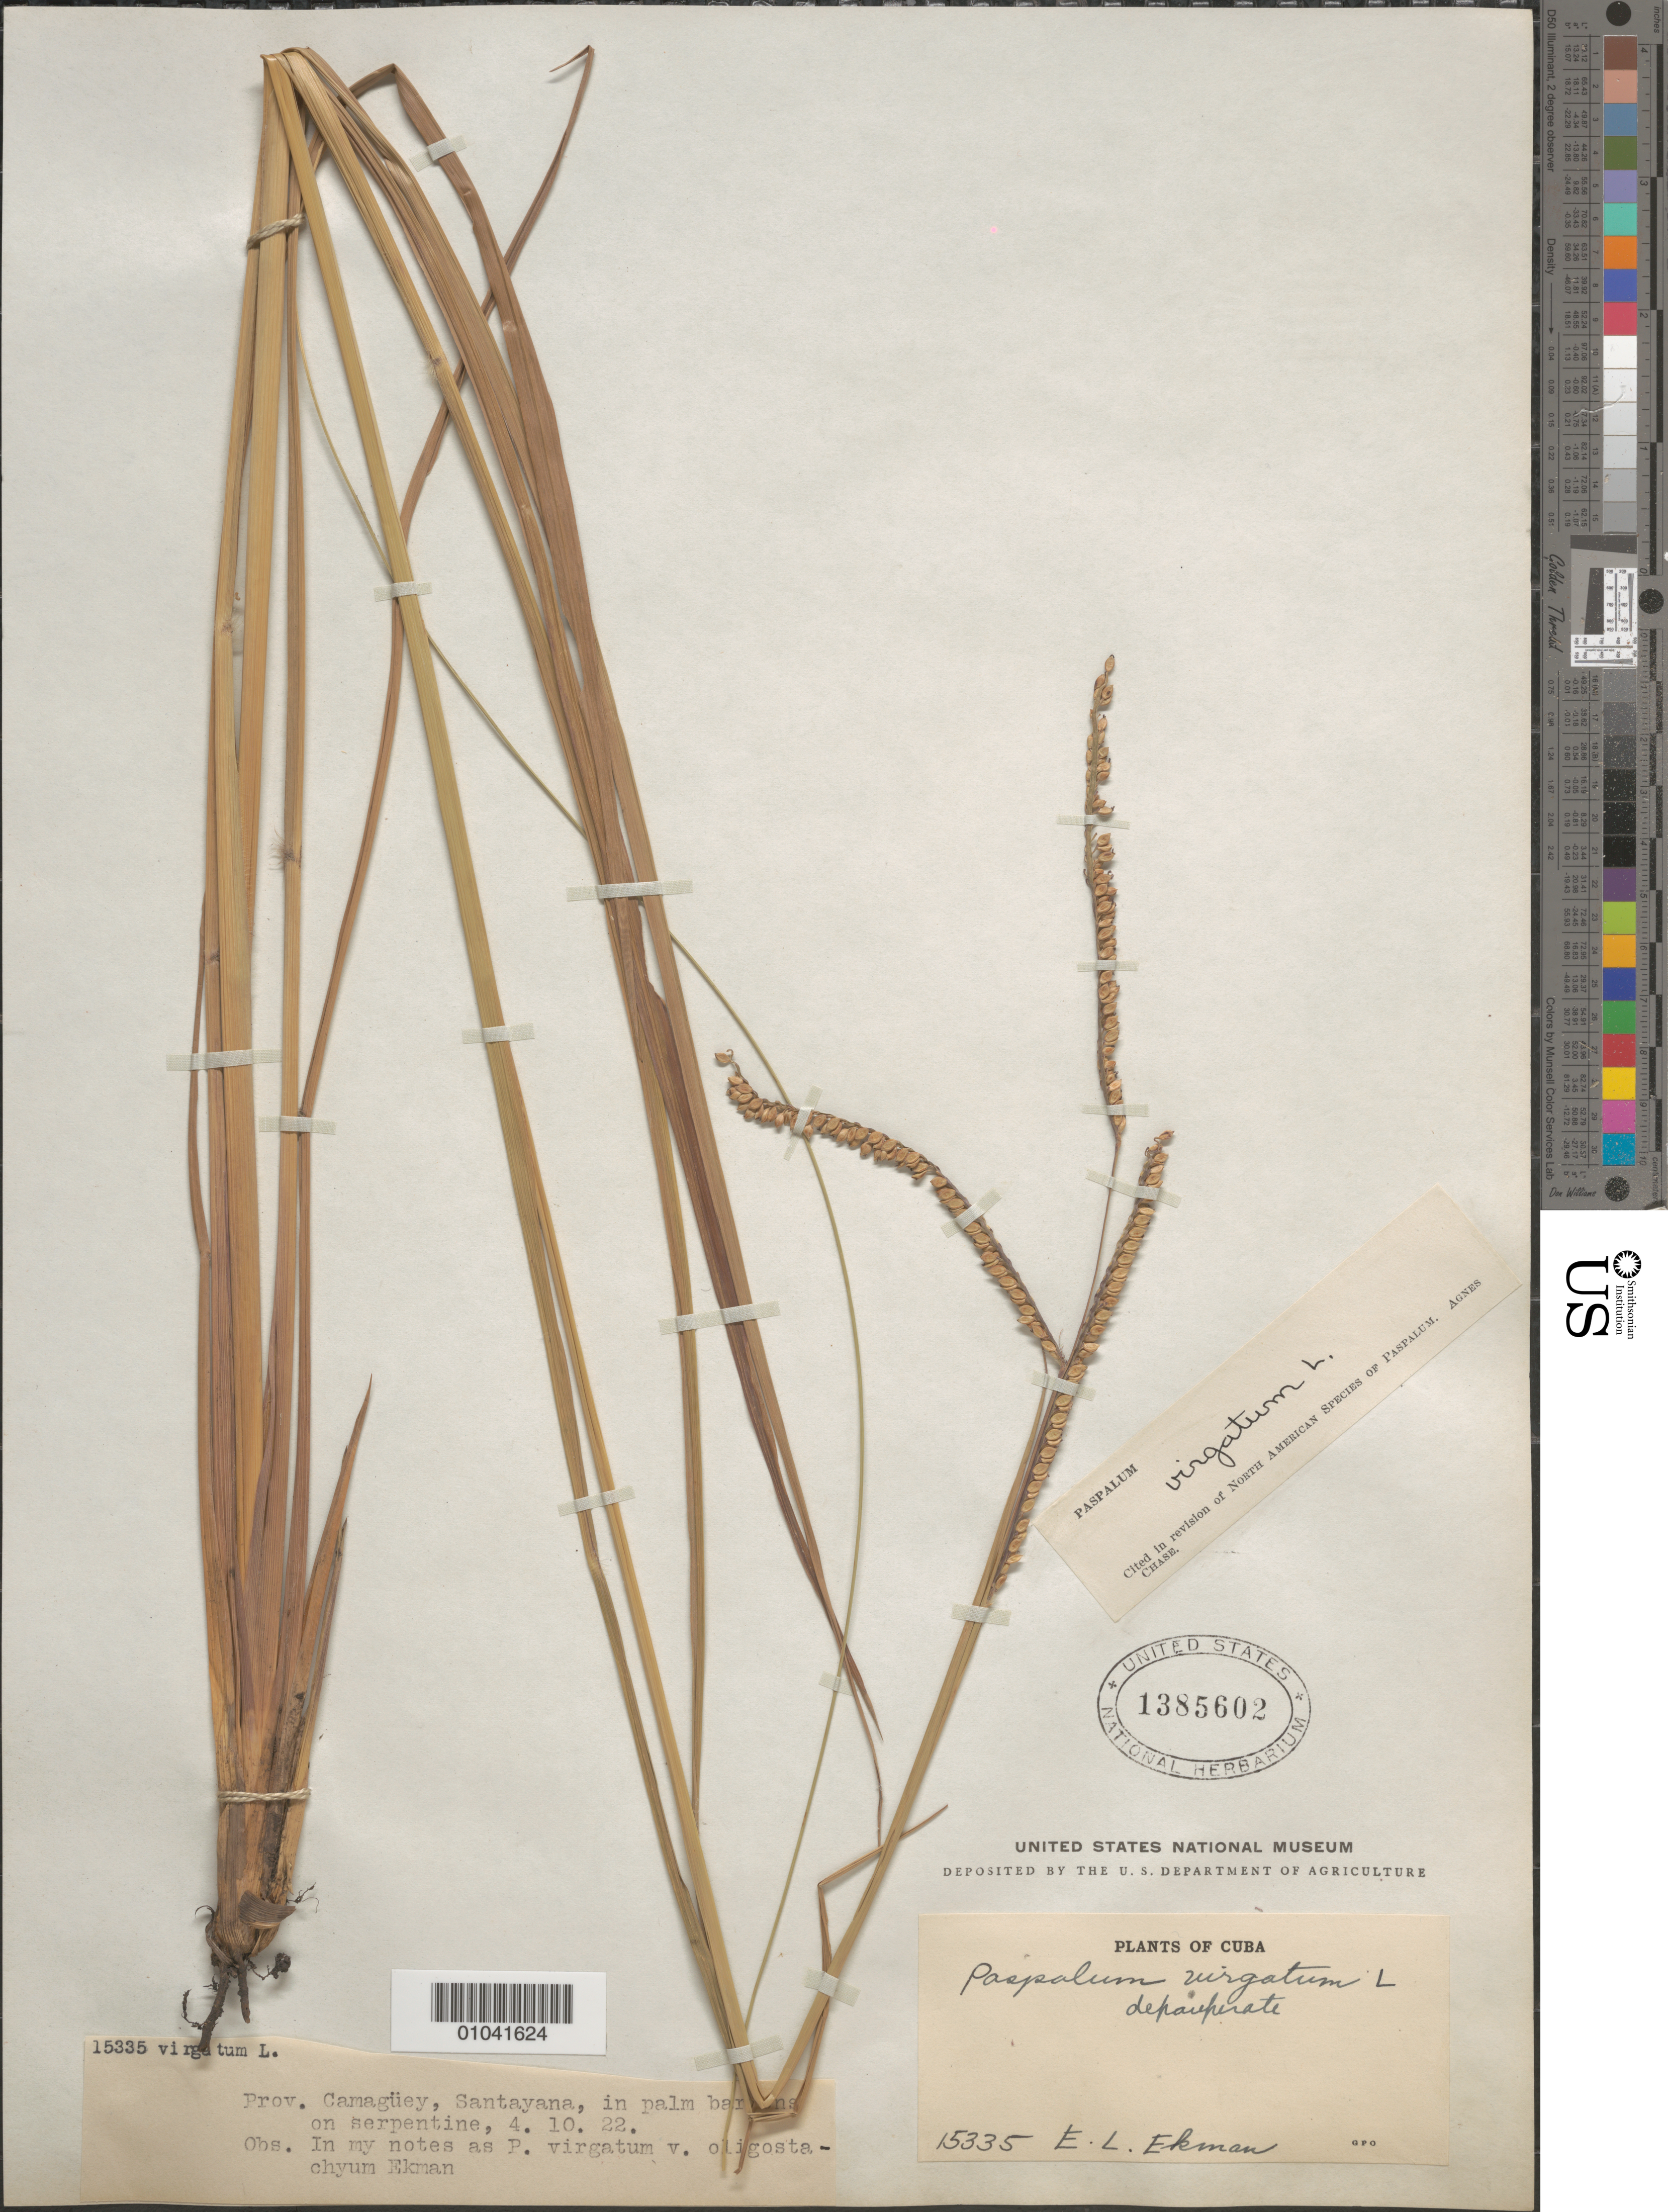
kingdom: Plantae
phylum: Tracheophyta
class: Liliopsida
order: Poales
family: Poaceae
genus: Paspalum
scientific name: Paspalum virgatum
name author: L.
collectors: E. L. Ekman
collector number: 15335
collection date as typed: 04 Oct 1922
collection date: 1922-10-04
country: Cuba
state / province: Camagüey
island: Cuba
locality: Santayana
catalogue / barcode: US 1385602